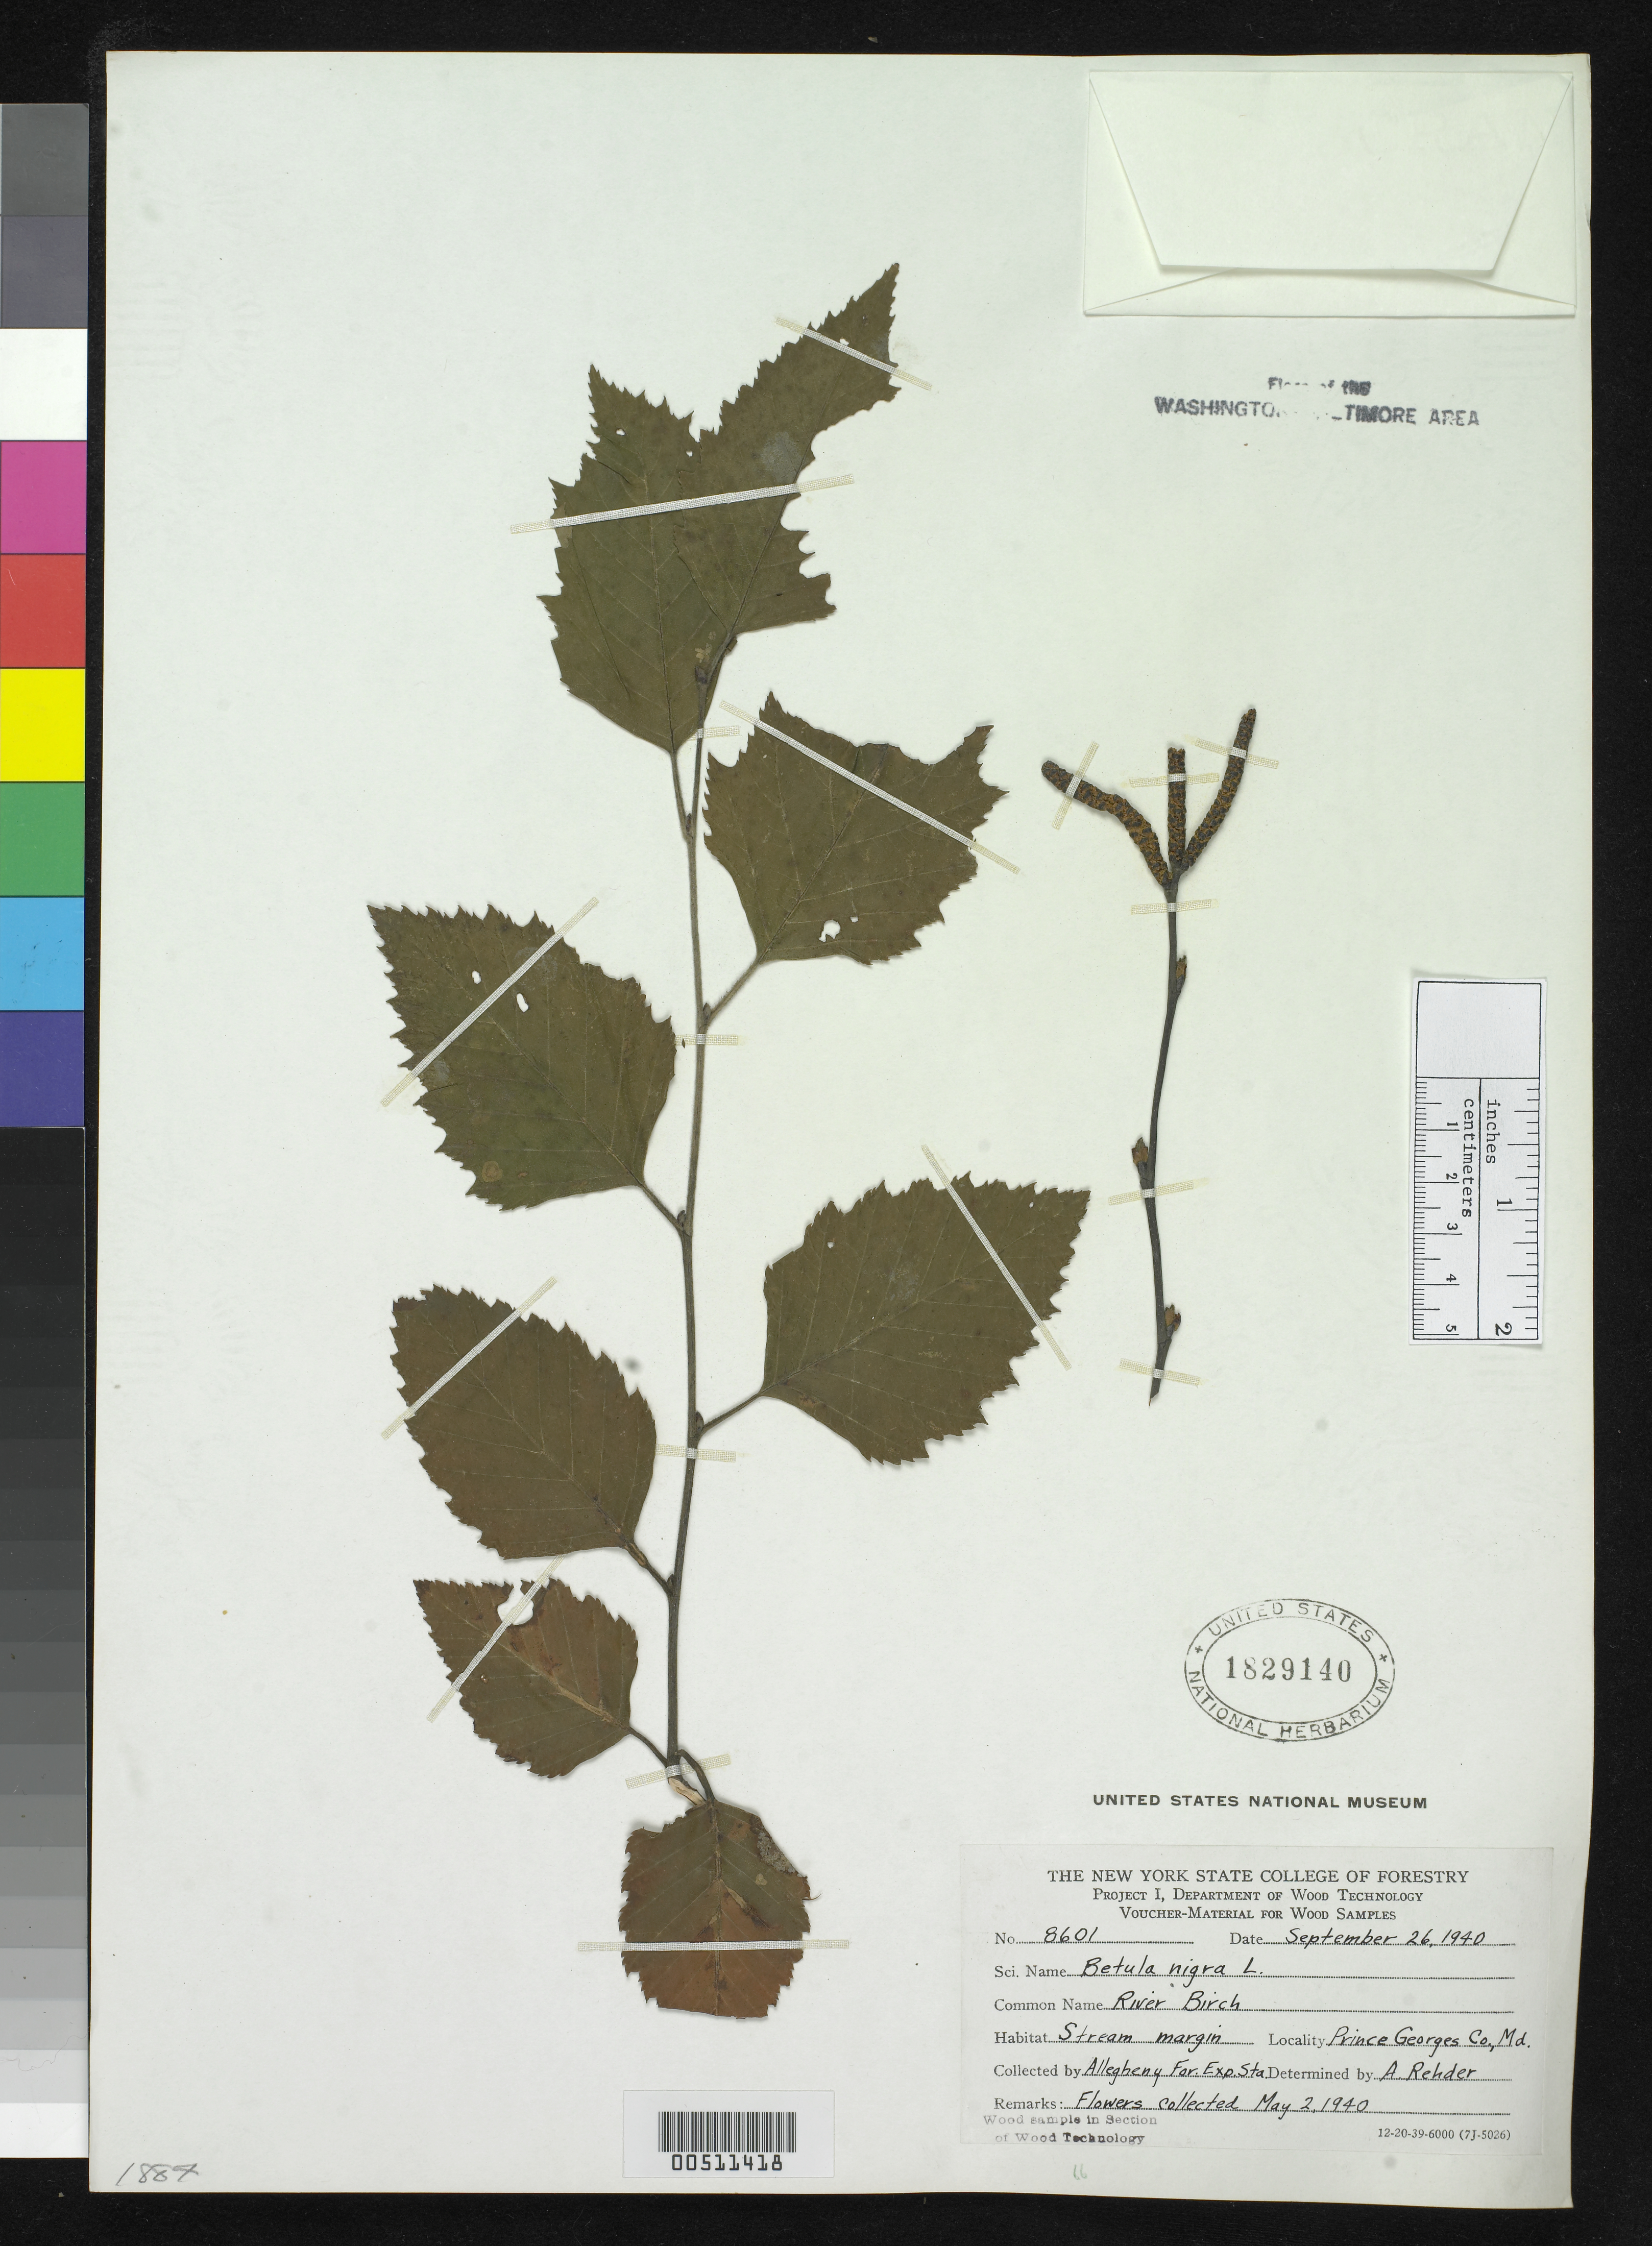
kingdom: Plantae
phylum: Tracheophyta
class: Magnoliopsida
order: Fagales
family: Betulaceae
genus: Betula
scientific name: Betula nigra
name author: L.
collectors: Allegheny For. Exp. Sta.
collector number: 8601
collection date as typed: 02 May 1940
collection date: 1940-05-02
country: United States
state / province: Maryland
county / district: Prince George's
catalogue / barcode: US 1829140